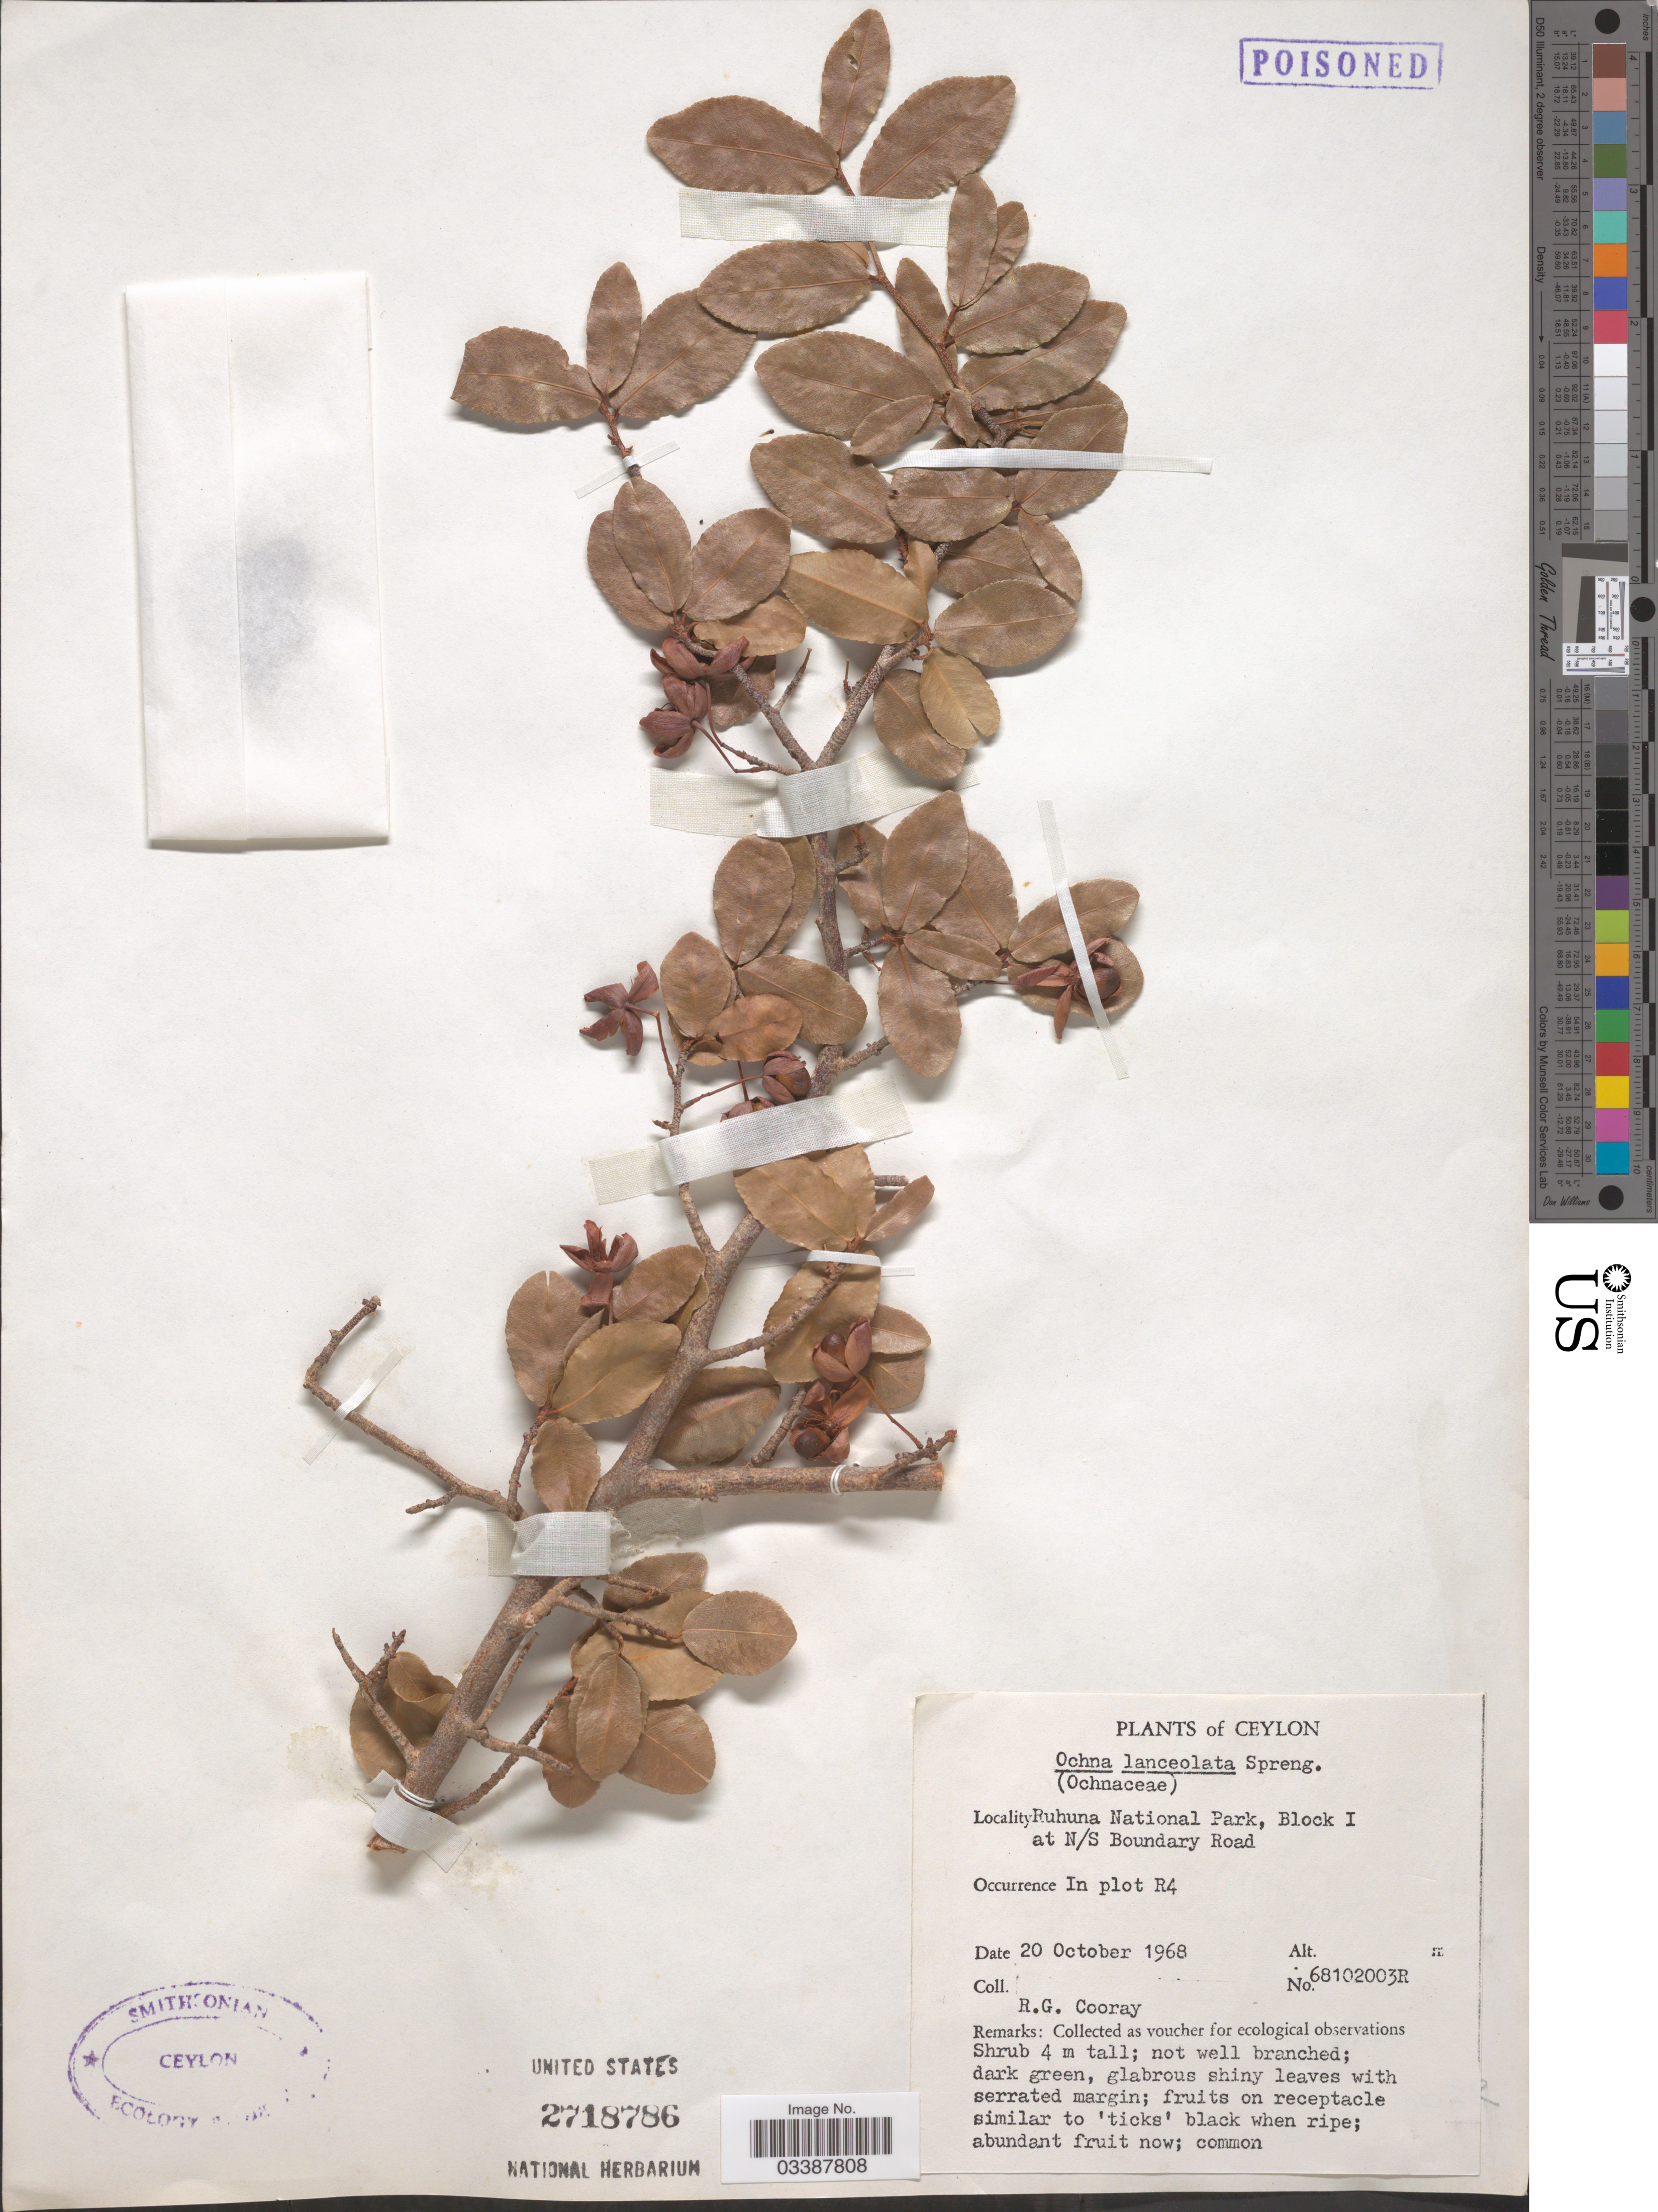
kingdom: Plantae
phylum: Tracheophyta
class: Magnoliopsida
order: Malpighiales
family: Ochnaceae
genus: Ochna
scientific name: Ochna lanceolata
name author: Spreng.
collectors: R. Cooray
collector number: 68102003R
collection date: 1968-10-20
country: Sri Lanka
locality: Ceylon. Ruhuna National Park, Block I at N/S Boundary Road. In plot R4.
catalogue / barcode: US 2718786